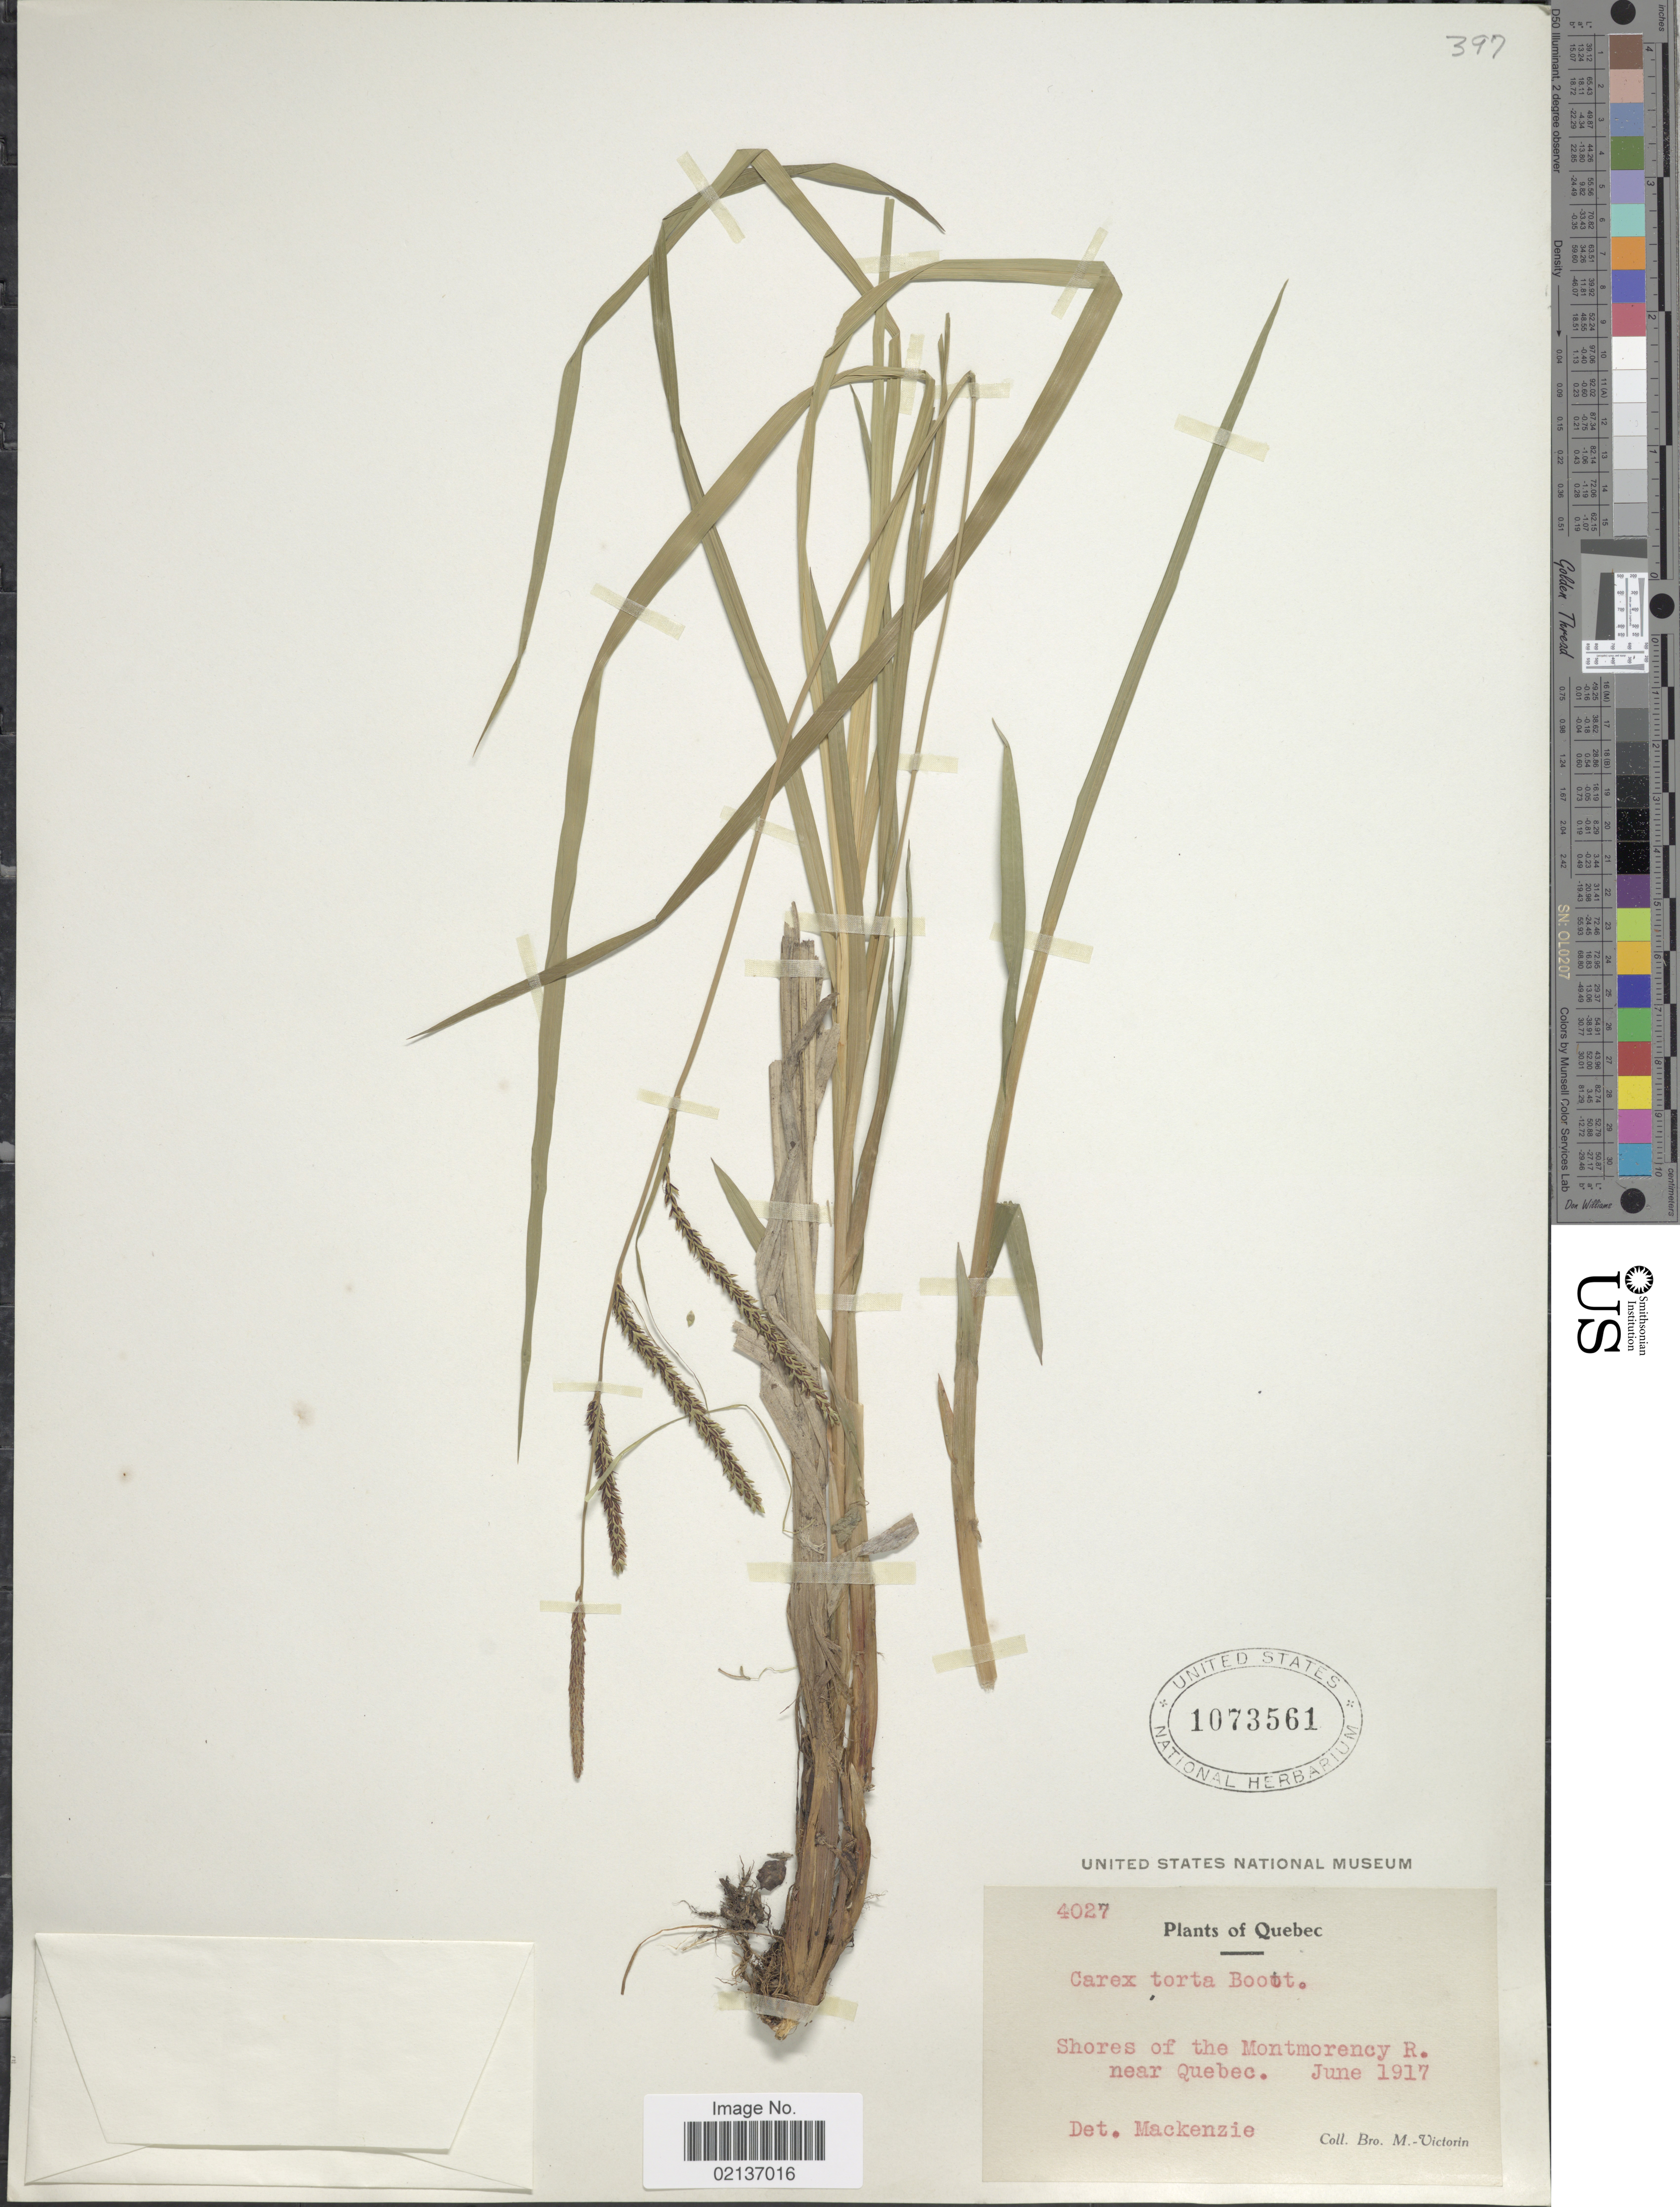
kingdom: Plantae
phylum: Tracheophyta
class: Liliopsida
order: Poales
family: Cyperaceae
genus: Carex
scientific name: Carex torta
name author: Boott ex Tuck.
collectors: Fr. Marie-Victorin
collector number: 4027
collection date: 1917-06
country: Canada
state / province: Quebec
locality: Shores of the Montmorency R. near Quebec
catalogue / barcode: US 1073561